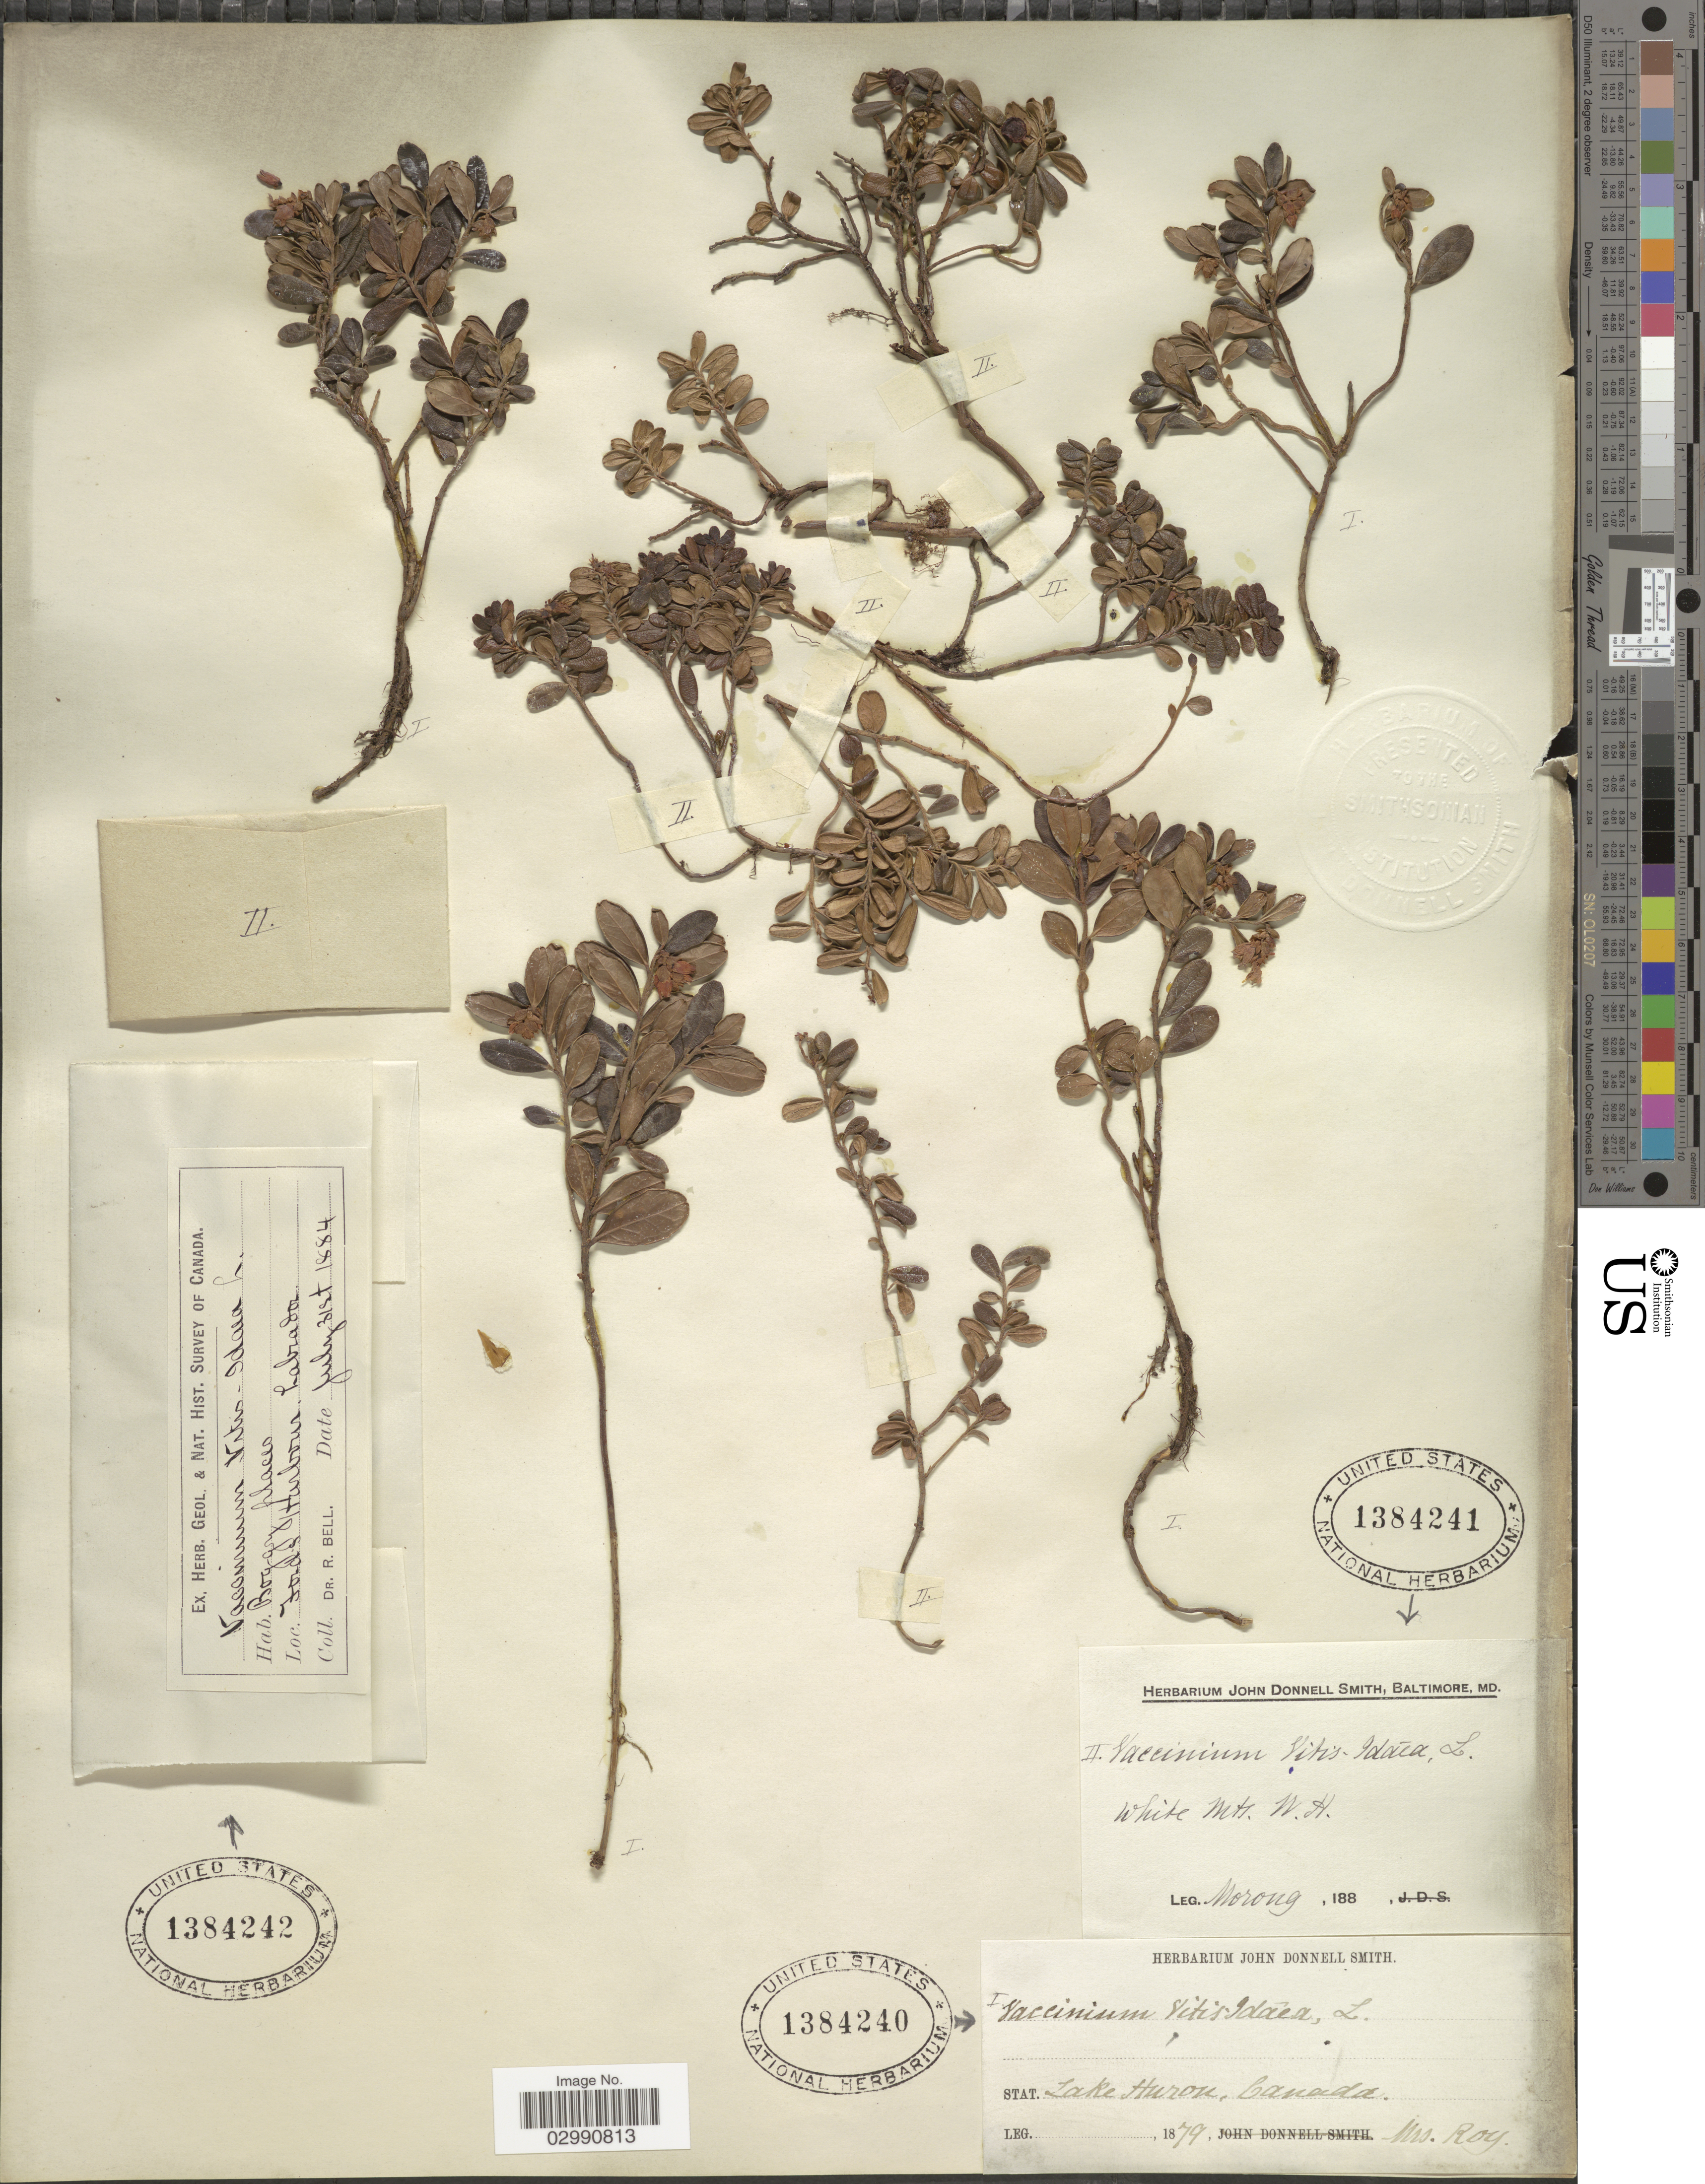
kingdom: Plantae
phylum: Tracheophyta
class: Magnoliopsida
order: Ericales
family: Ericaceae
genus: Vaccinium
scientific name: Vaccinium vitis-idaea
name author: L.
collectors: Morong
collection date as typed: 188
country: United States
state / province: New Hampshire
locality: White Mts.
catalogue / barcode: US 1384241-2